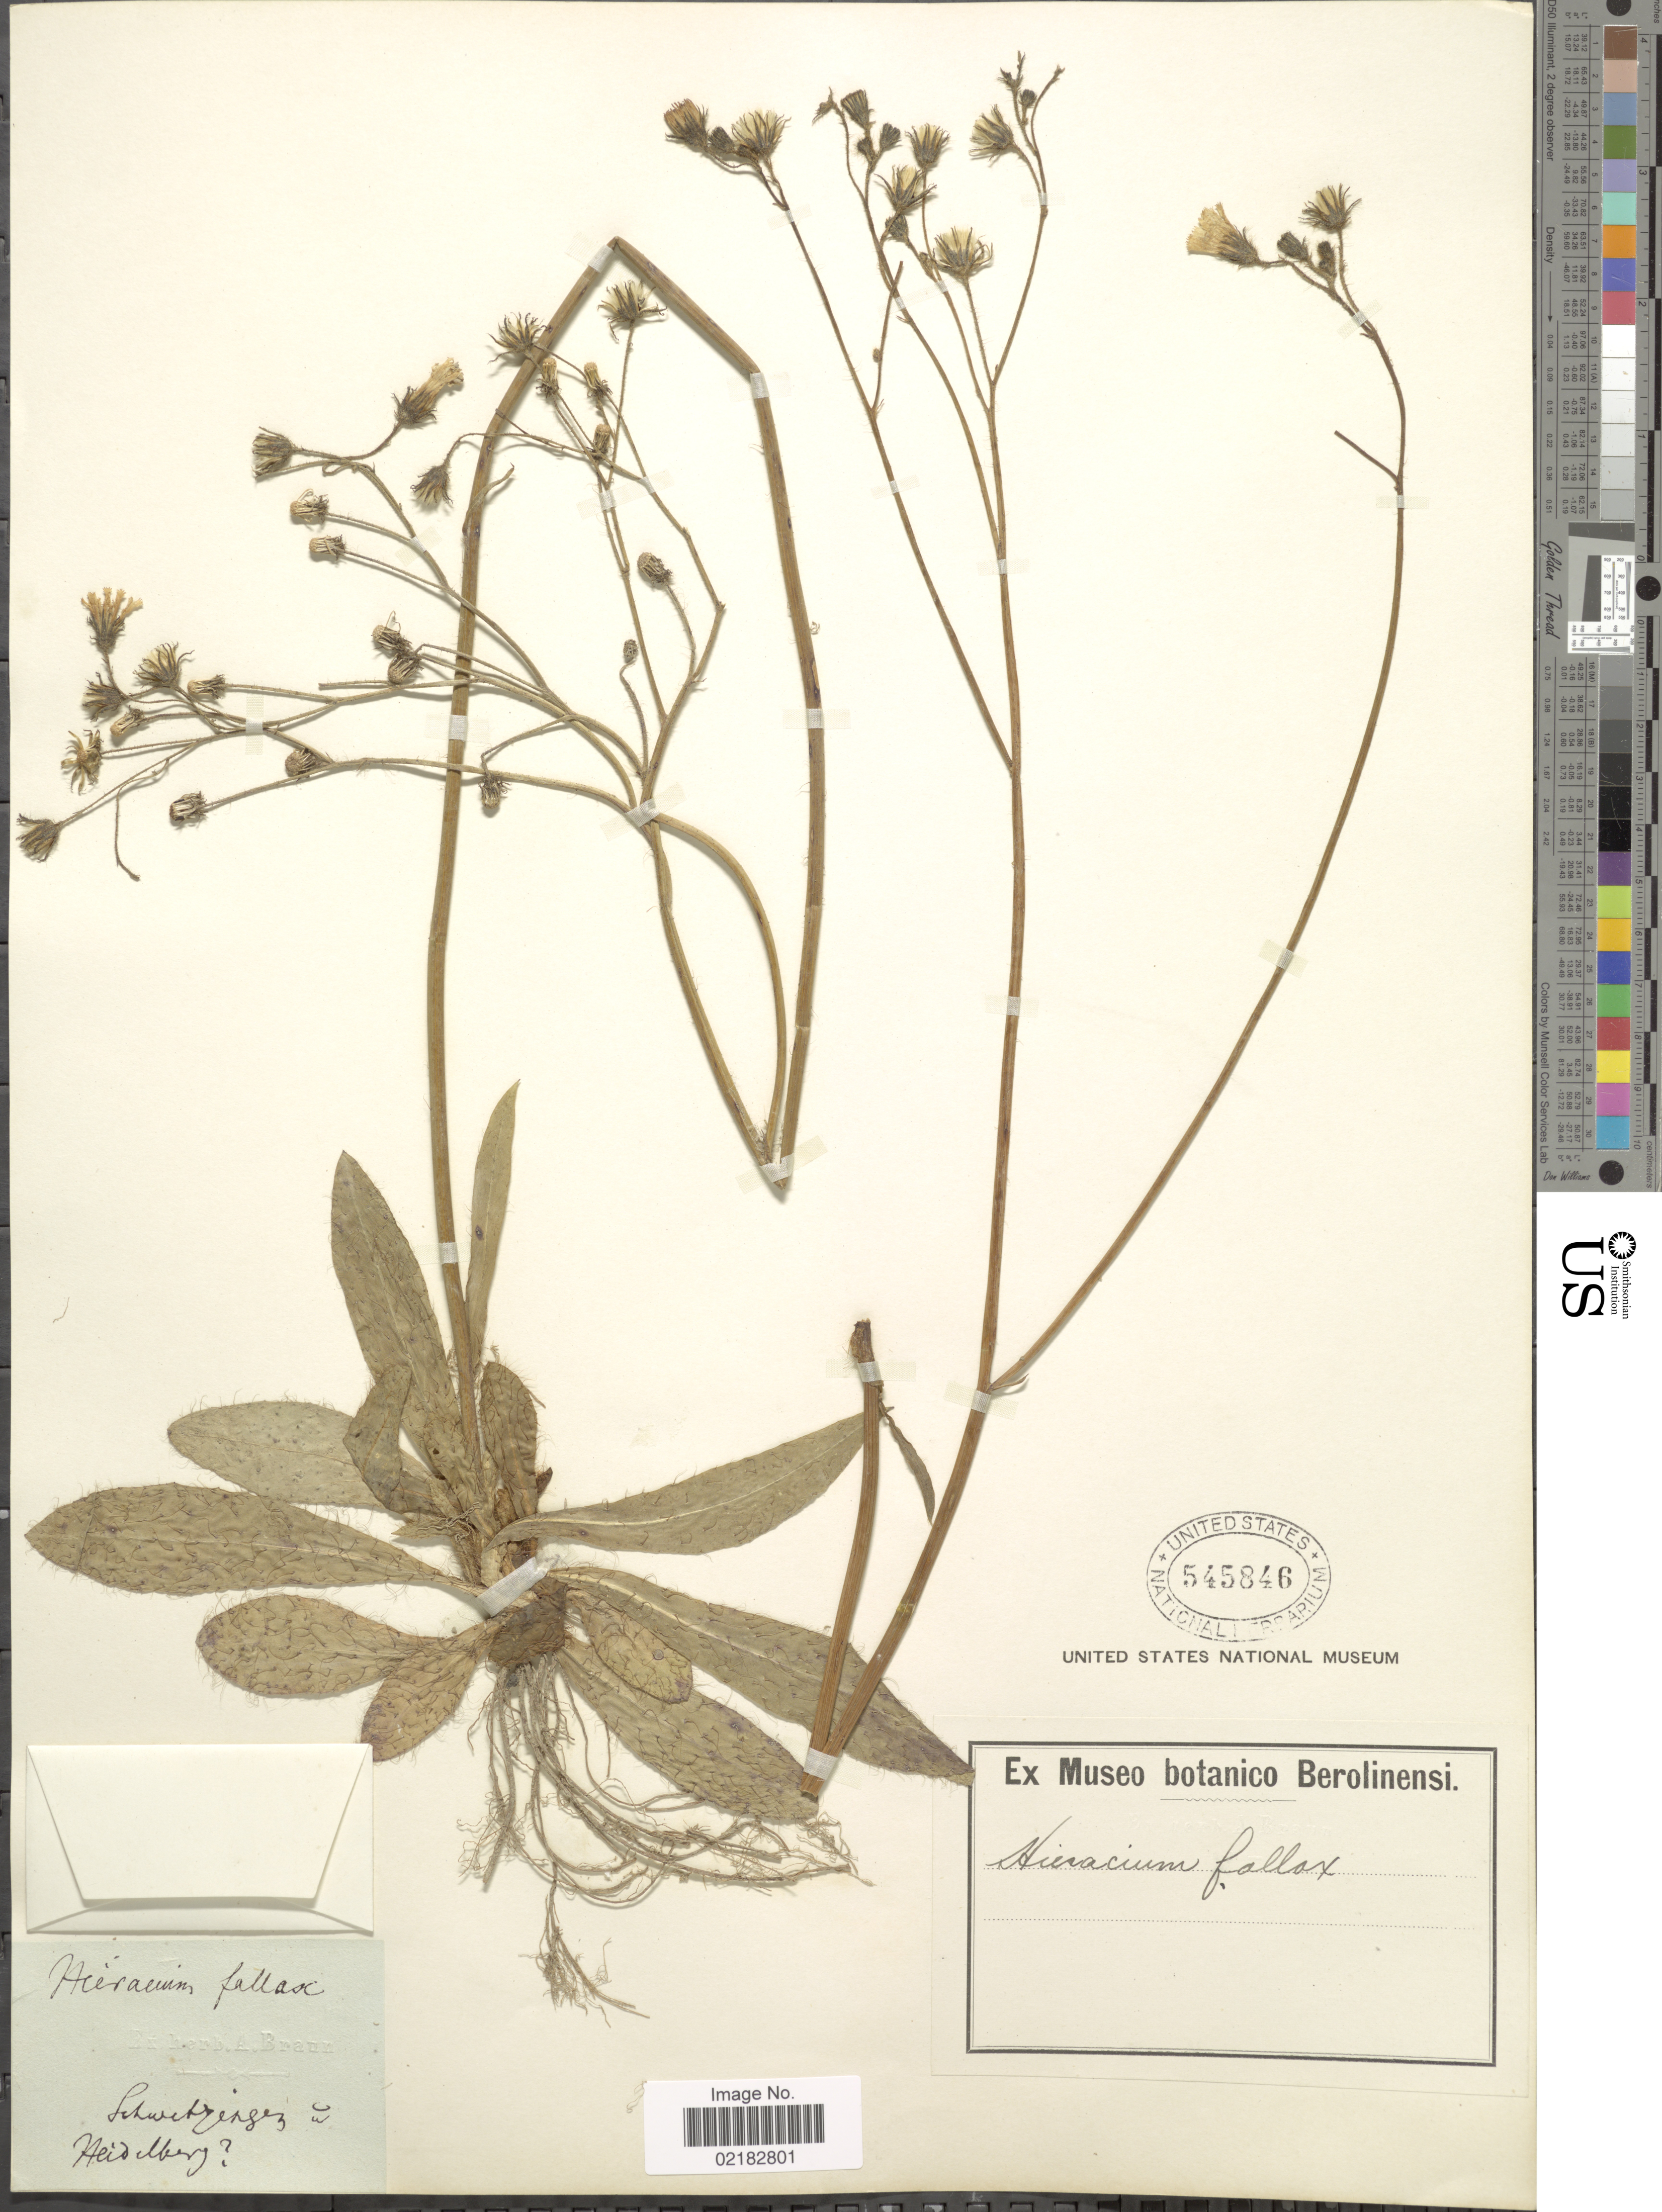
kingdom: Plantae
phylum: Tracheophyta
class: Magnoliopsida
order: Asterales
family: Asteraceae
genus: Pilosella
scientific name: Pilosella setigera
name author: Fr.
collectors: ex herb. A. Braun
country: Germany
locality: Schwetzingen w Heidelberg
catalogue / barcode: US 545846